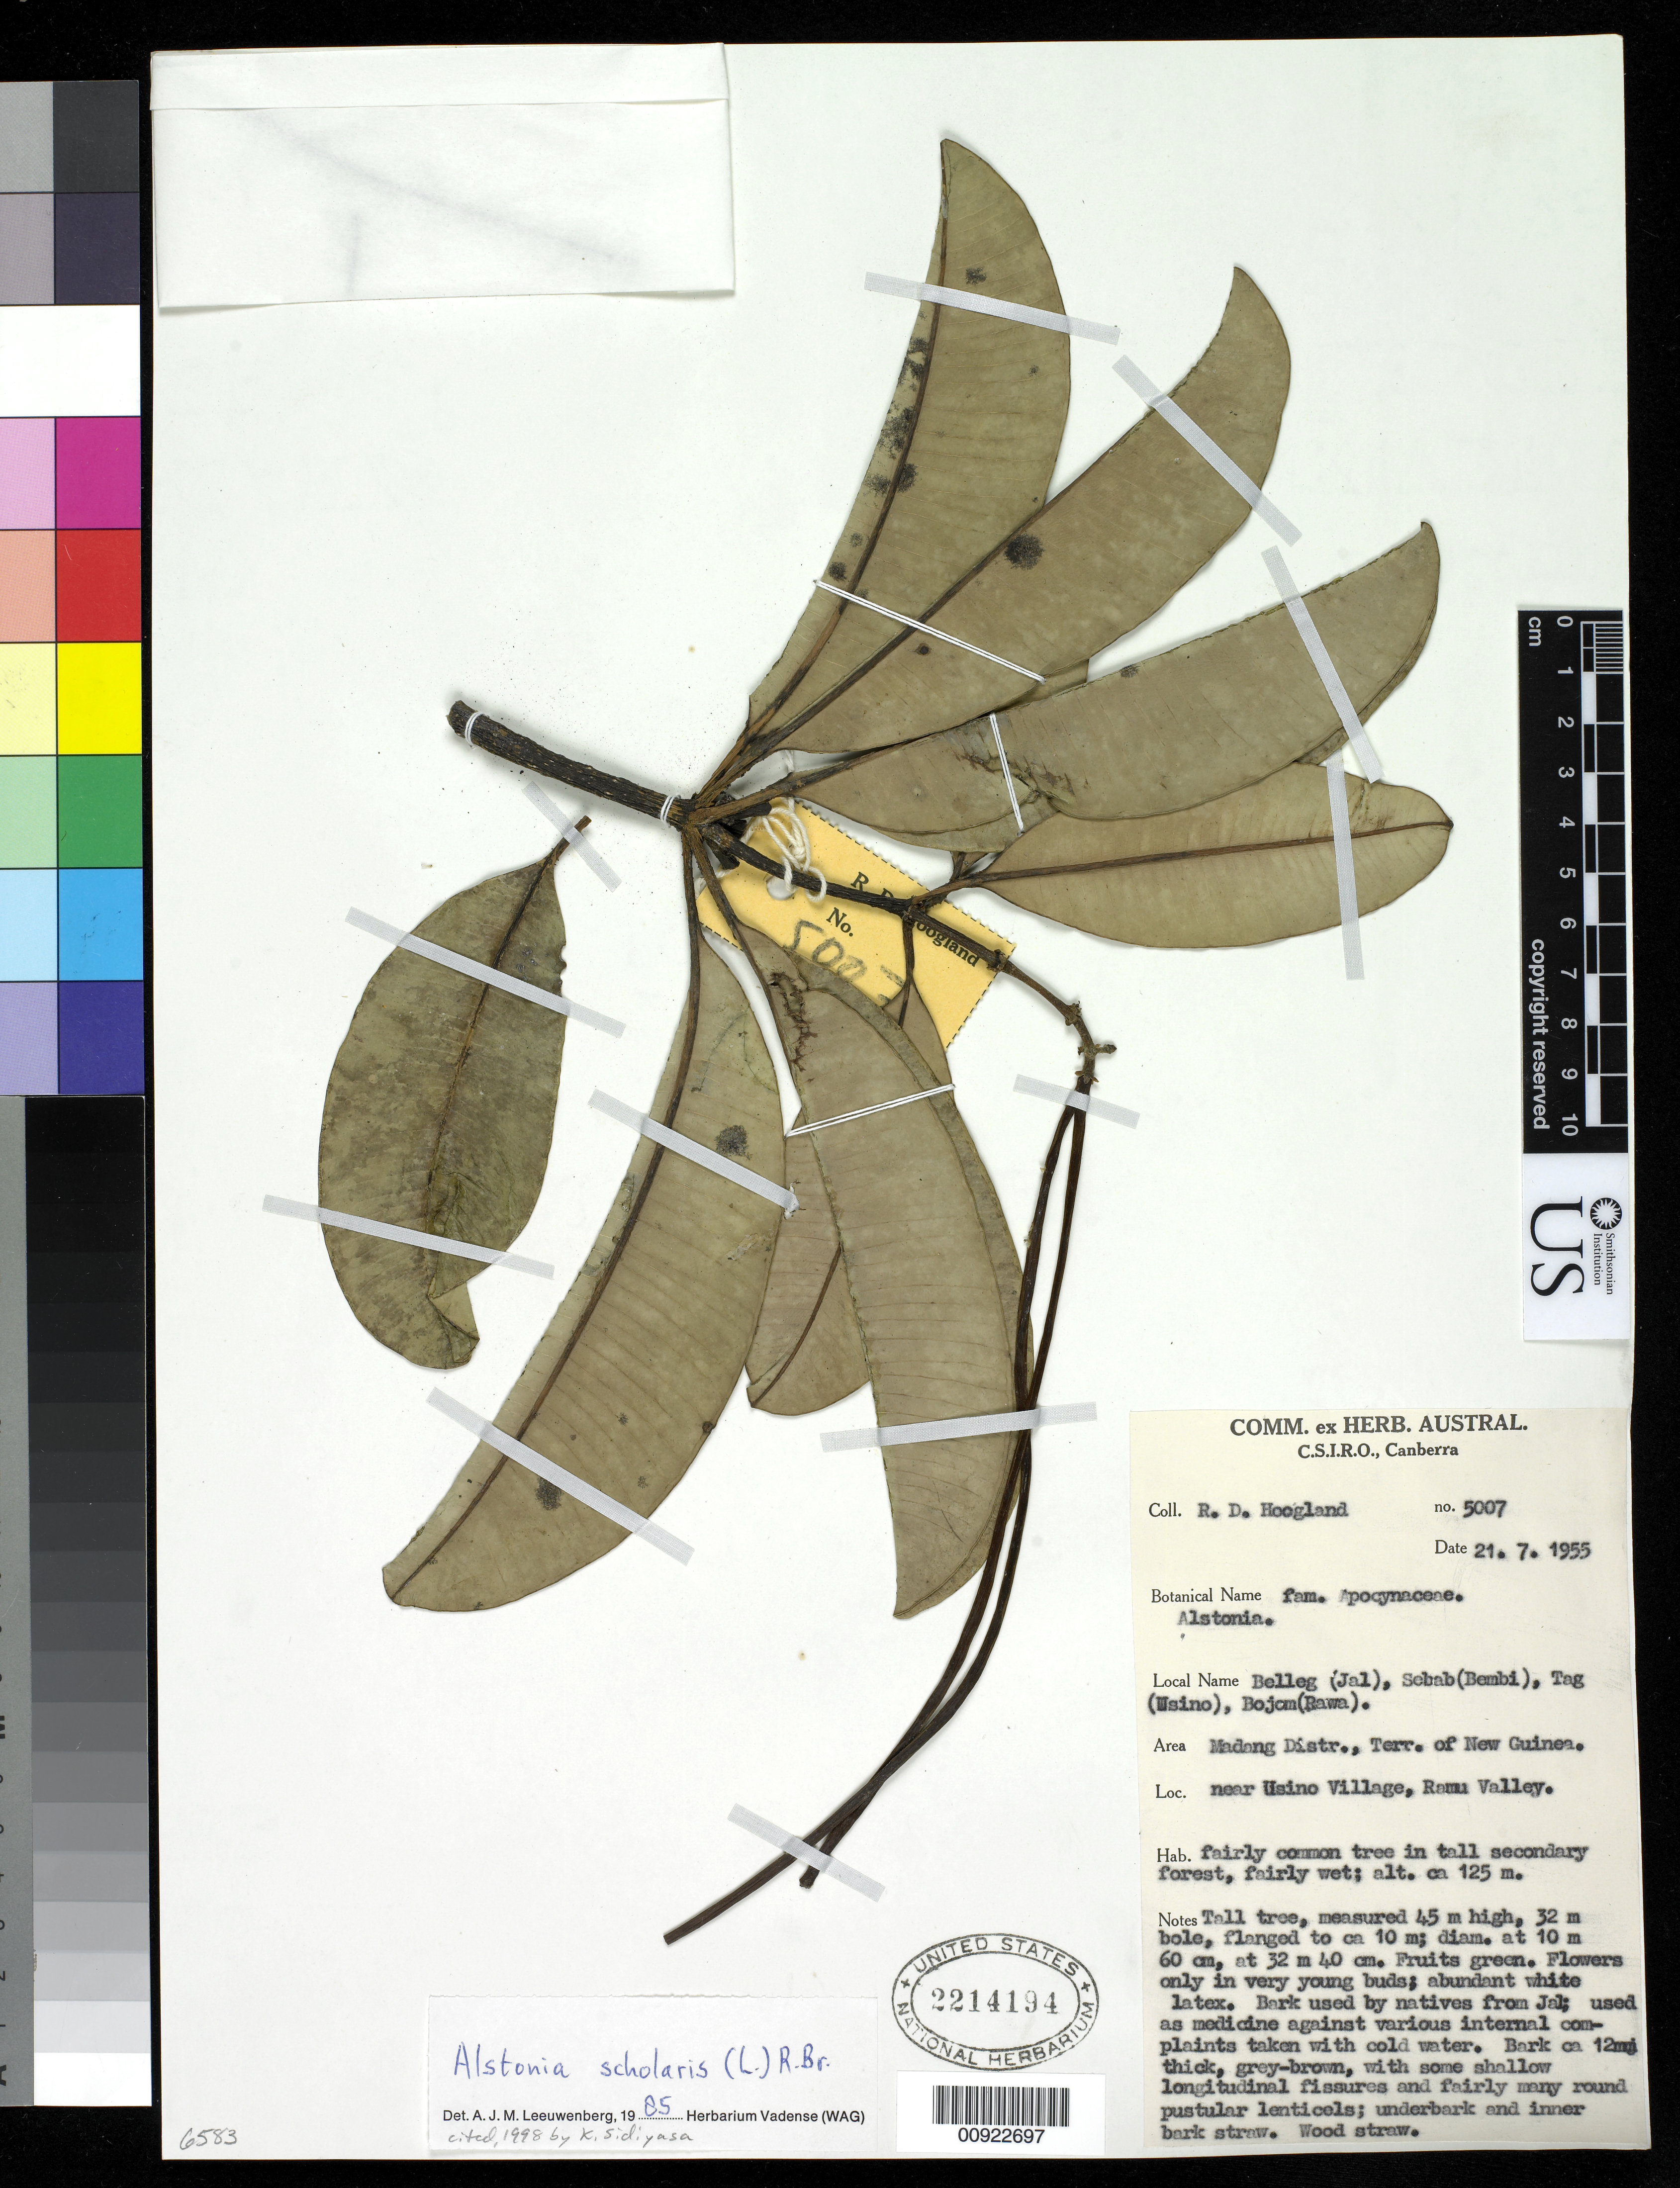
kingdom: Plantae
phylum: Tracheophyta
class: Magnoliopsida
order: Gentianales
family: Apocynaceae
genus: Alstonia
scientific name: Alstonia scholaris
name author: (L.) R. Br.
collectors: R. D. Hoogland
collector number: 5007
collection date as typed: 21 Jul 1955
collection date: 1955-07-21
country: Papua New Guinea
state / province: Madang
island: New Guinea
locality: Mandang Distr., Terr. of New Guinea. Near Usino Village, Ramu Valley.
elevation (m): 125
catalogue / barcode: US 2214194